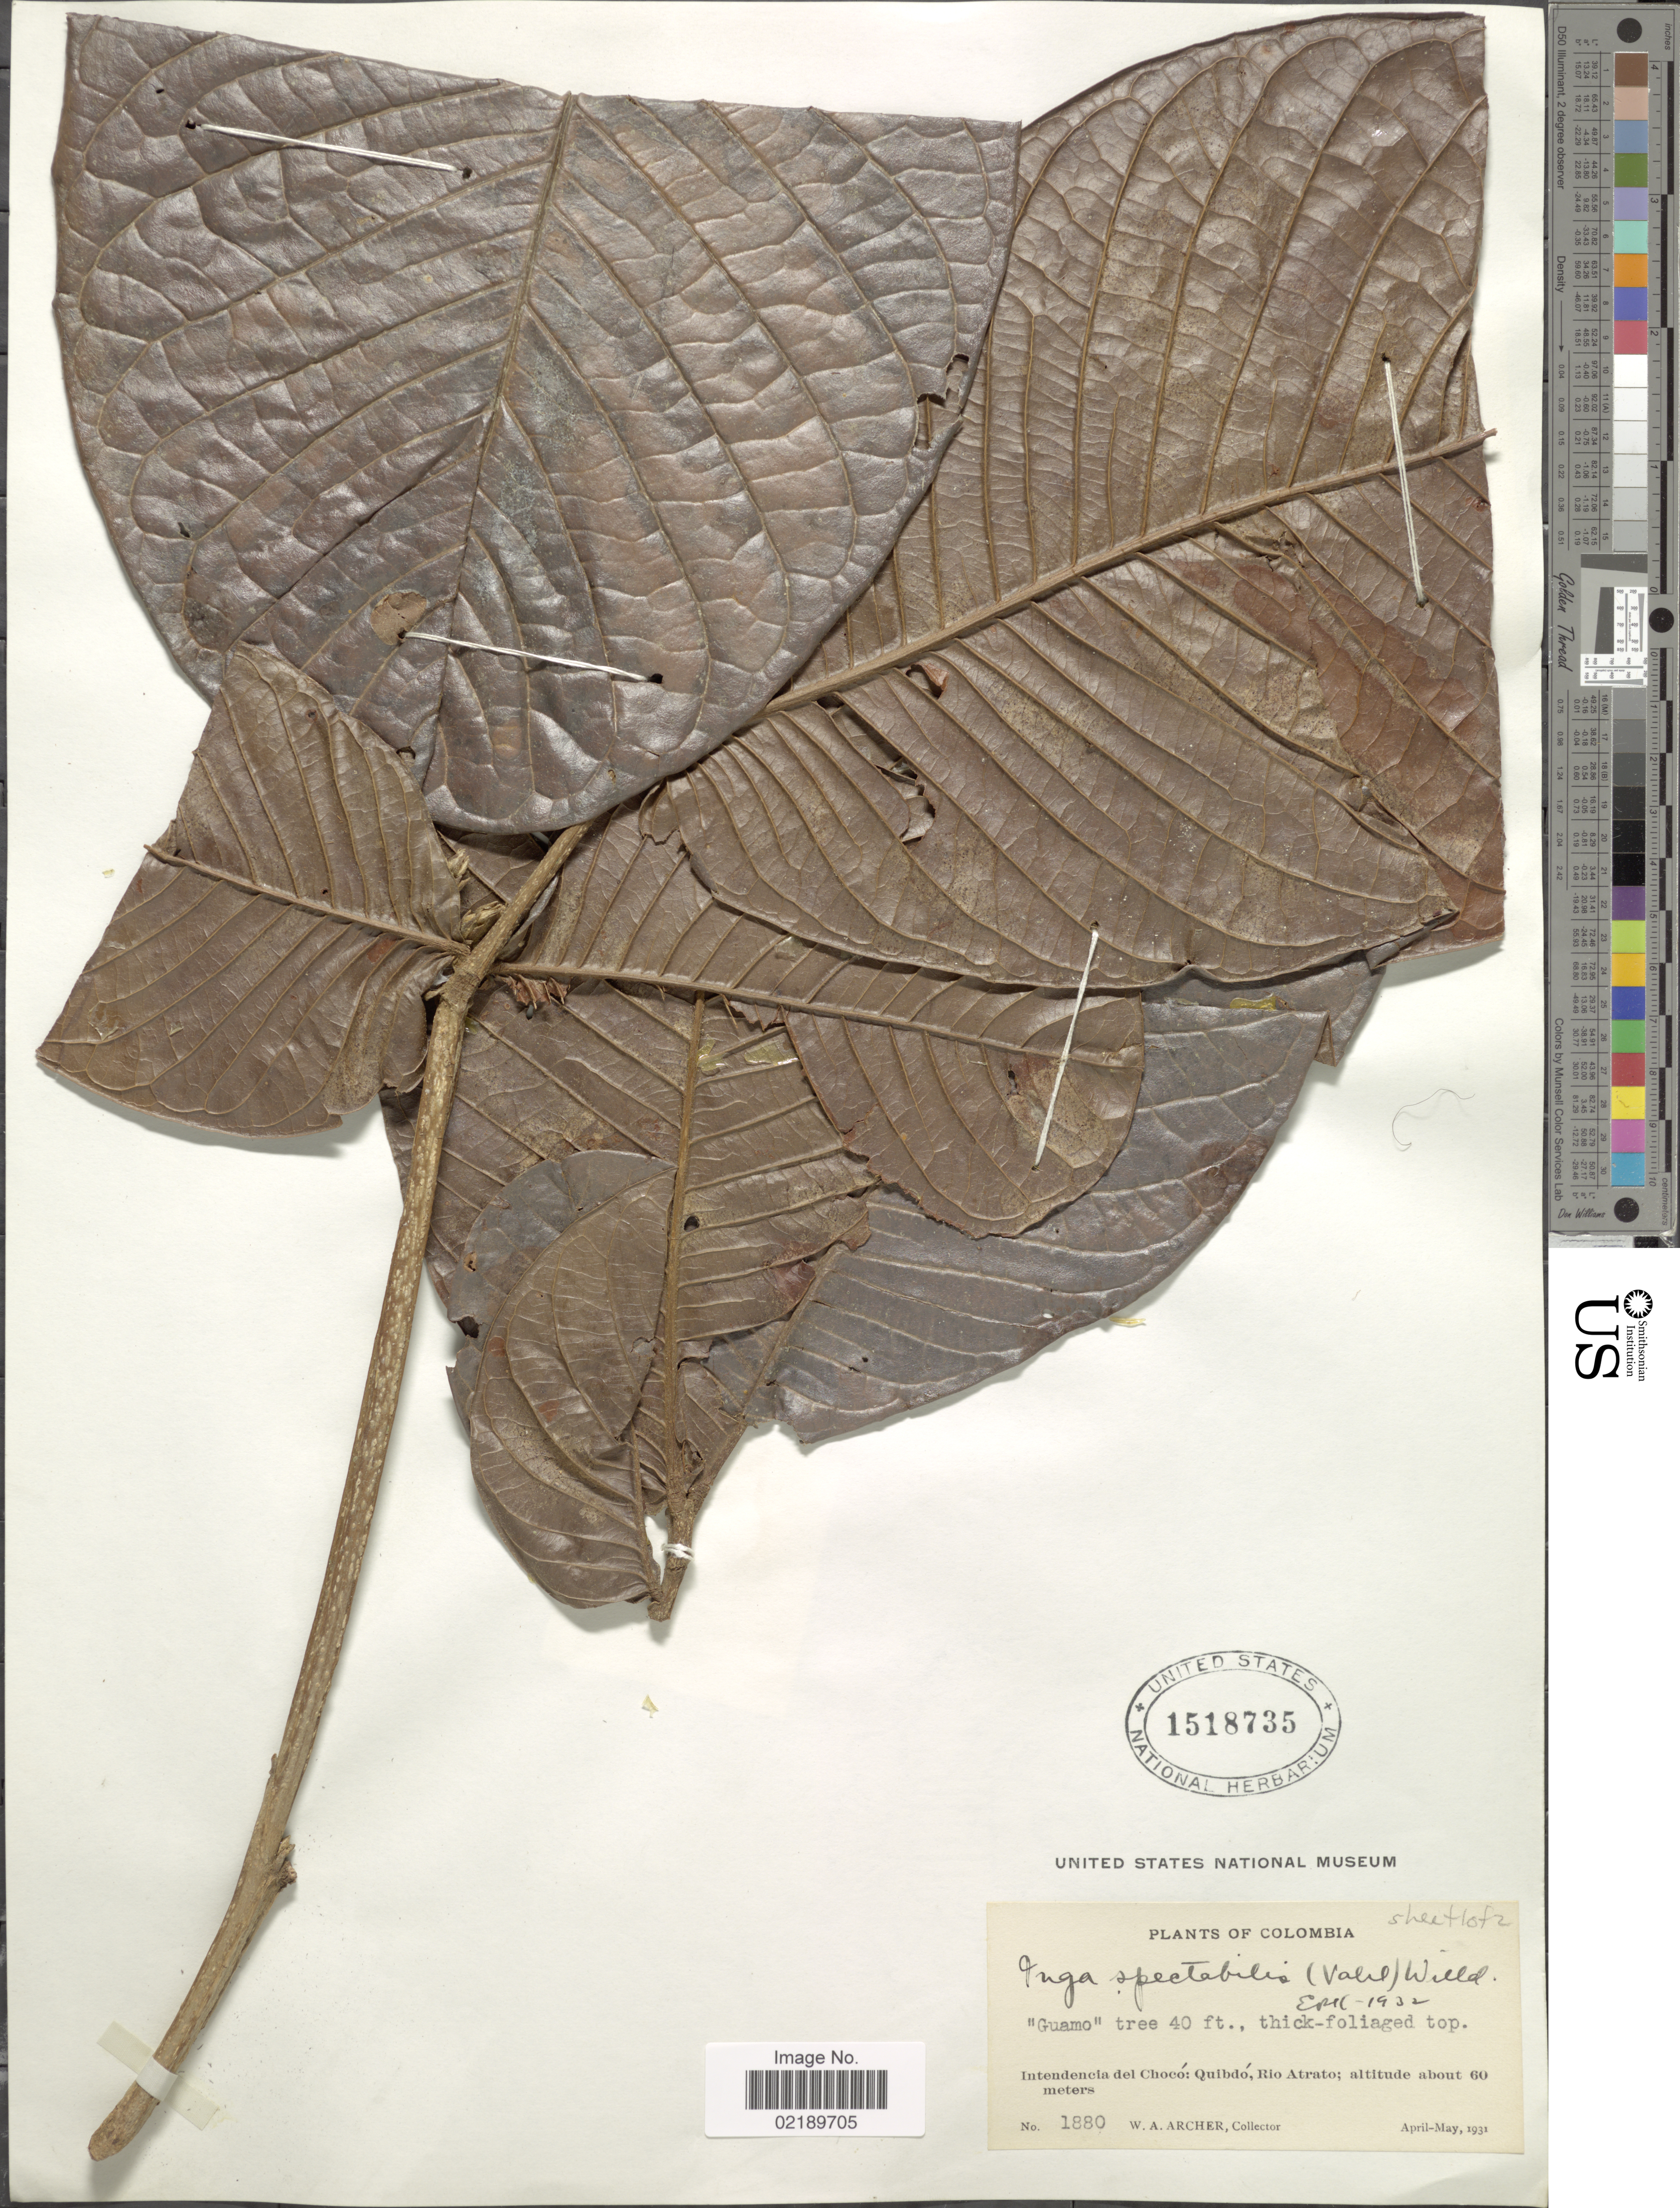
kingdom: Plantae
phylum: Tracheophyta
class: Magnoliopsida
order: Fabales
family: Fabaceae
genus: Inga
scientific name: Inga spectabilis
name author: (Vahl) Willd.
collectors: W. A. Archer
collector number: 1880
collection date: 1931-04/1931-05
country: Colombia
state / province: Chocó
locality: Intendencia del Chocó: Quibdó, Rio Atrato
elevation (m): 60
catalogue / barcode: US 1518735